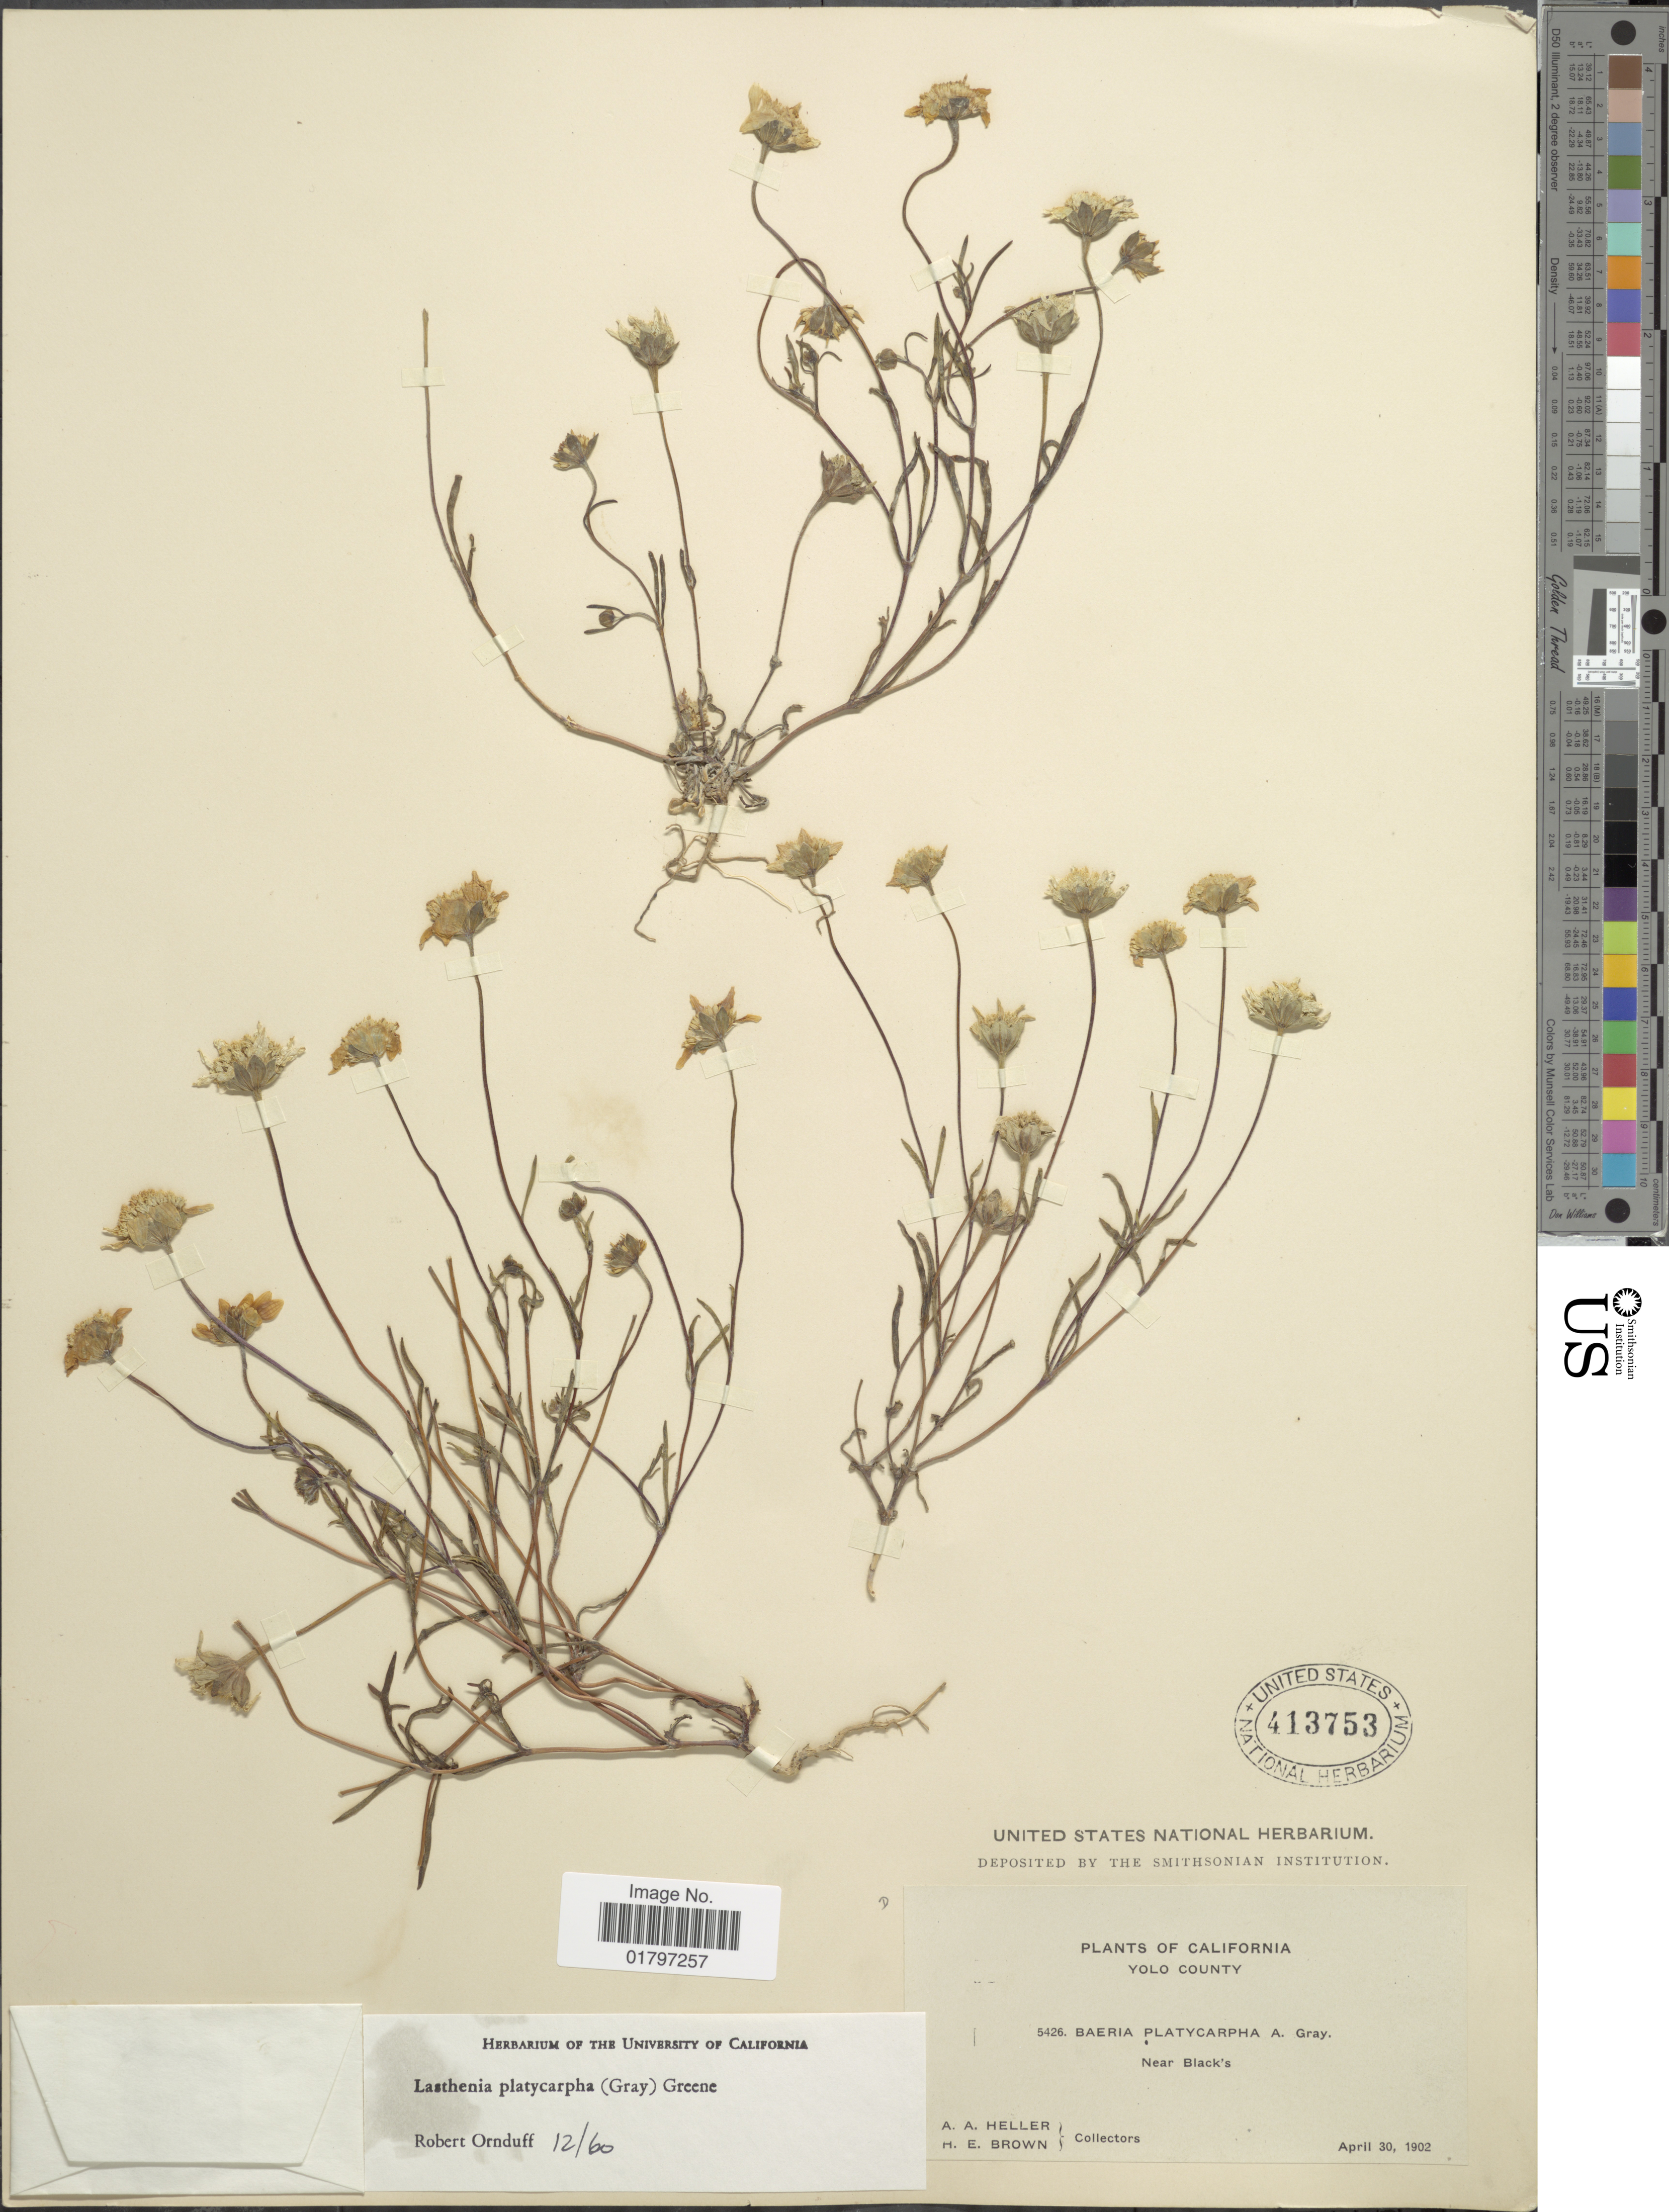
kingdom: Plantae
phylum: Tracheophyta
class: Magnoliopsida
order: Asterales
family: Asteraceae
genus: Lasthenia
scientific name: Lasthenia platycarpha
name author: (A. Gray) Greene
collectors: A. A. Heller & H. E. Brown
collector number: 5426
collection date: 1902-04-30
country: United States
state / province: California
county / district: Yolo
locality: Yolo County. Near Black's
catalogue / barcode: US 413753